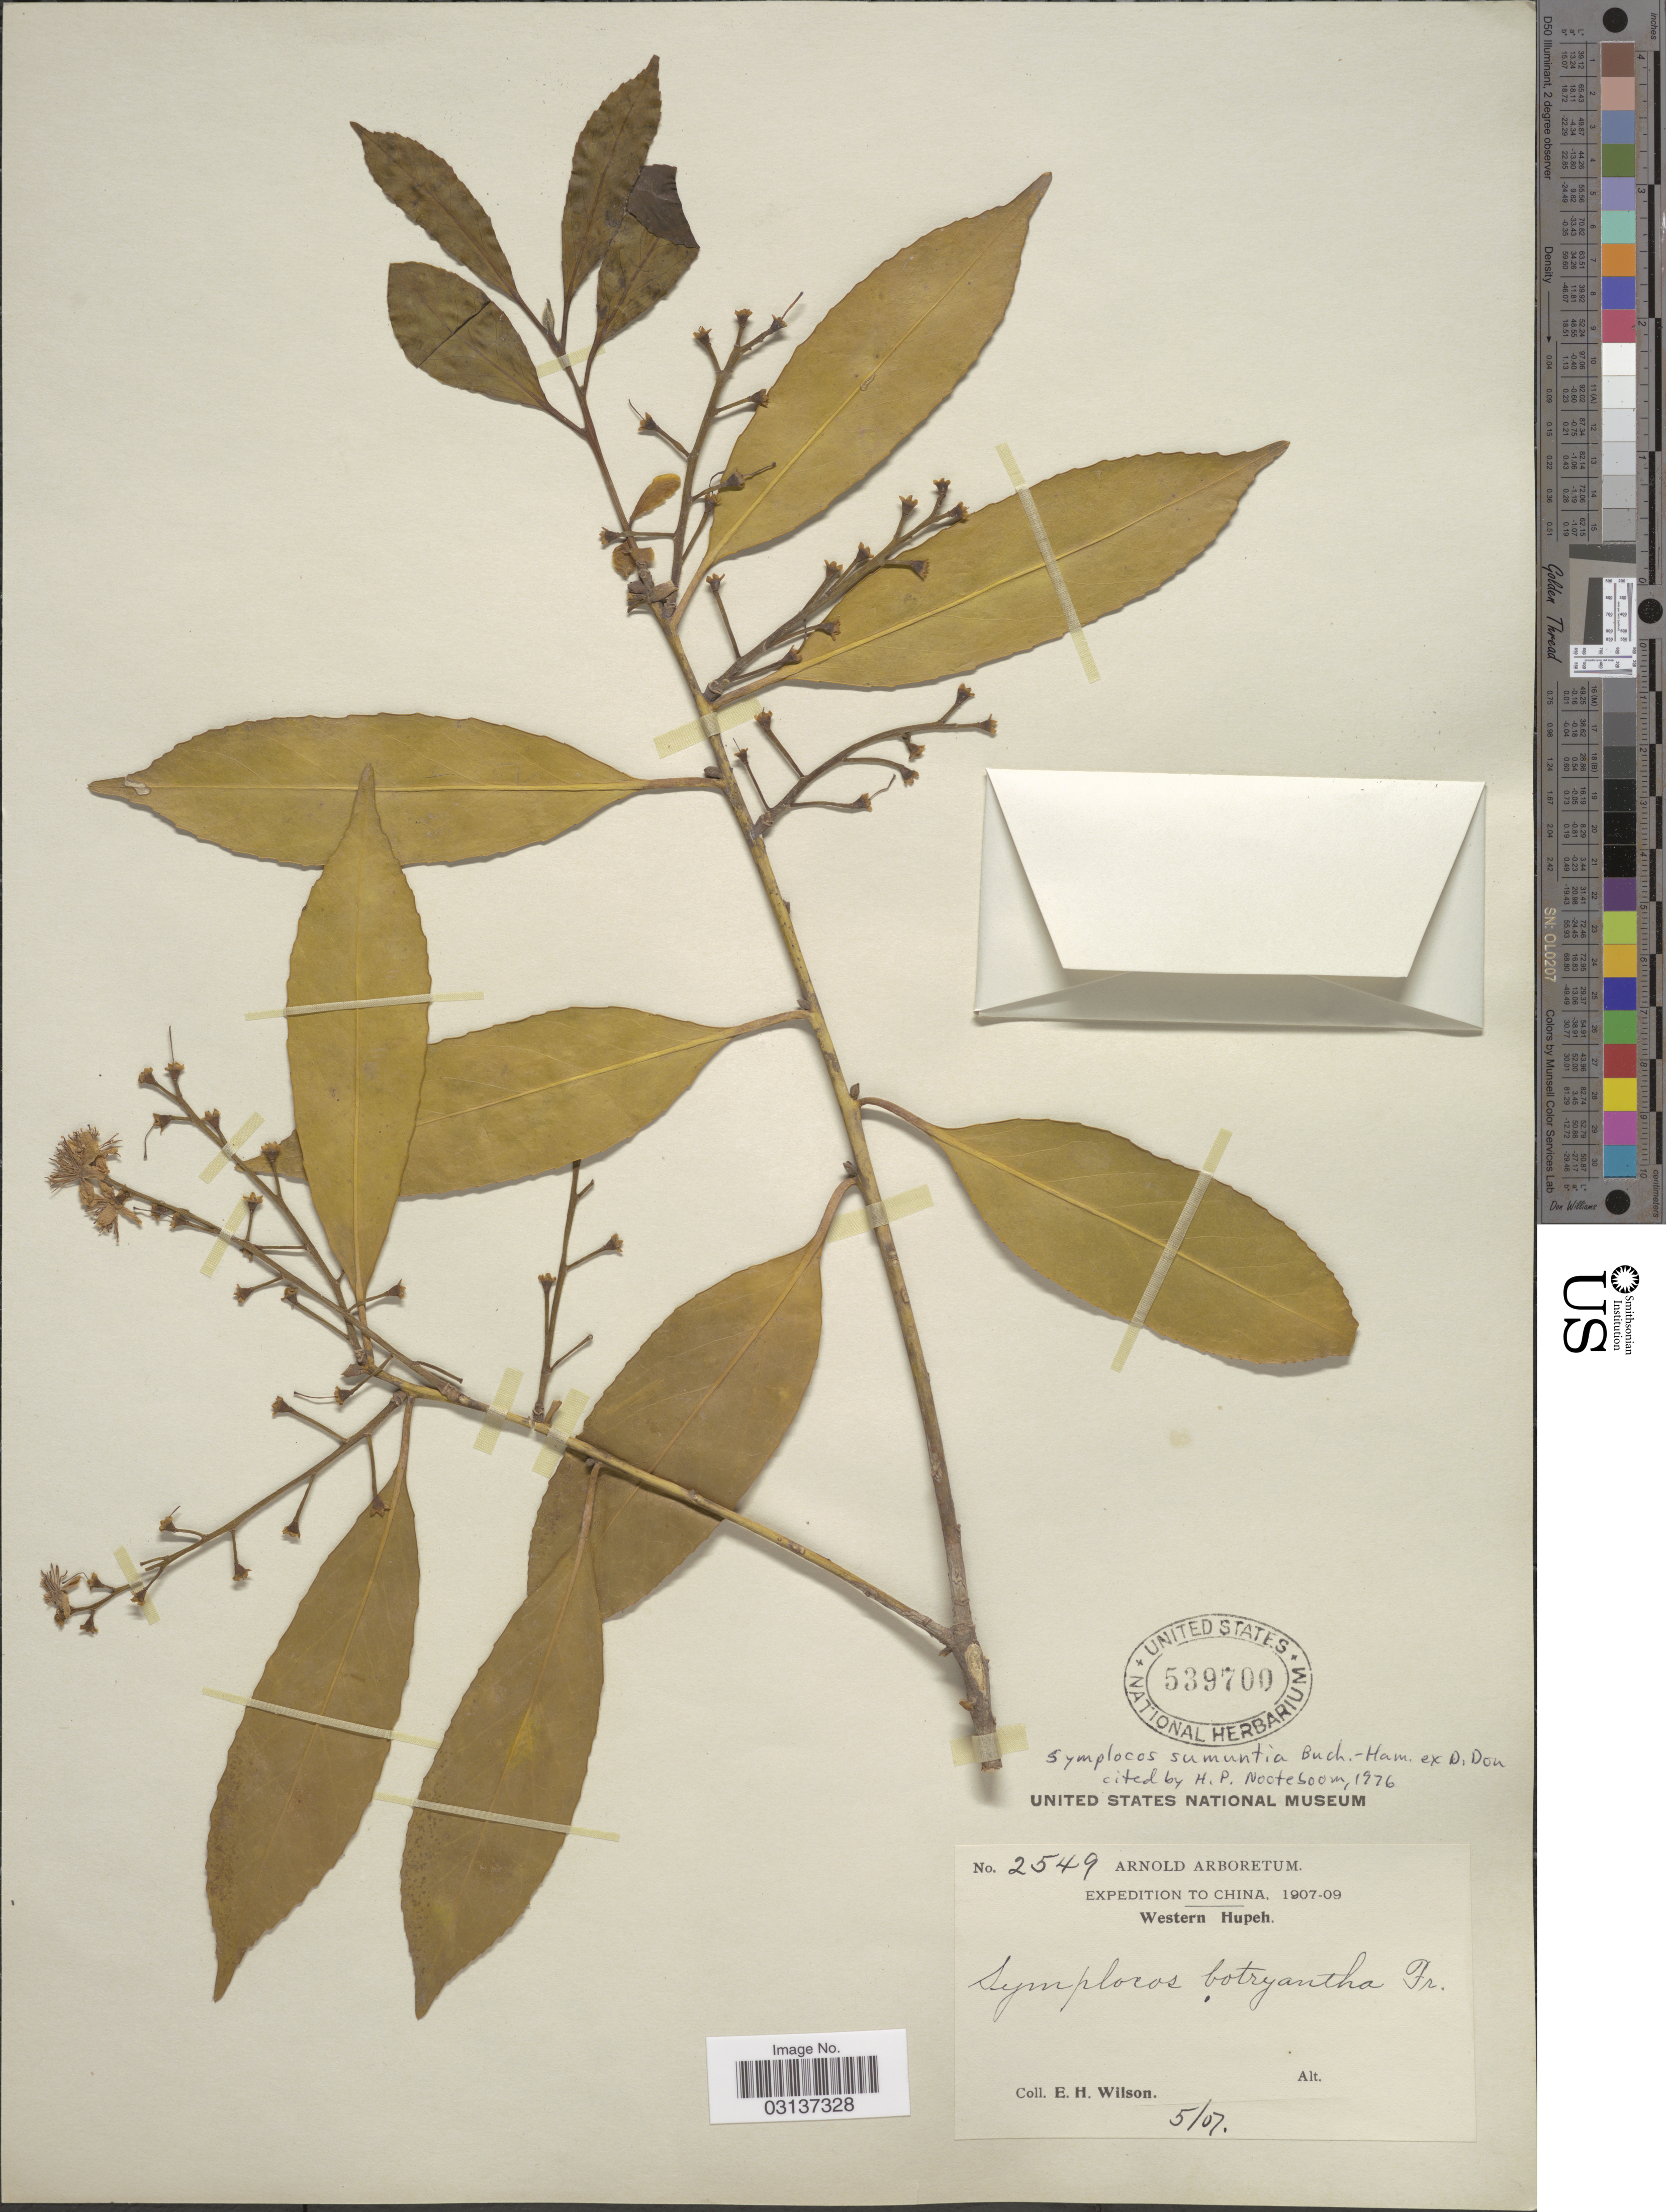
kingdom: Plantae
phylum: Tracheophyta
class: Magnoliopsida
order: Ericales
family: Symplocaceae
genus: Symplocos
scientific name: Symplocos sumuntia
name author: Buch.-Ham. ex D. Don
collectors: E. Wilson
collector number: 2549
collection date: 1907-05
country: China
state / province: Hubei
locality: Western Hupeh.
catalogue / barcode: US 539700